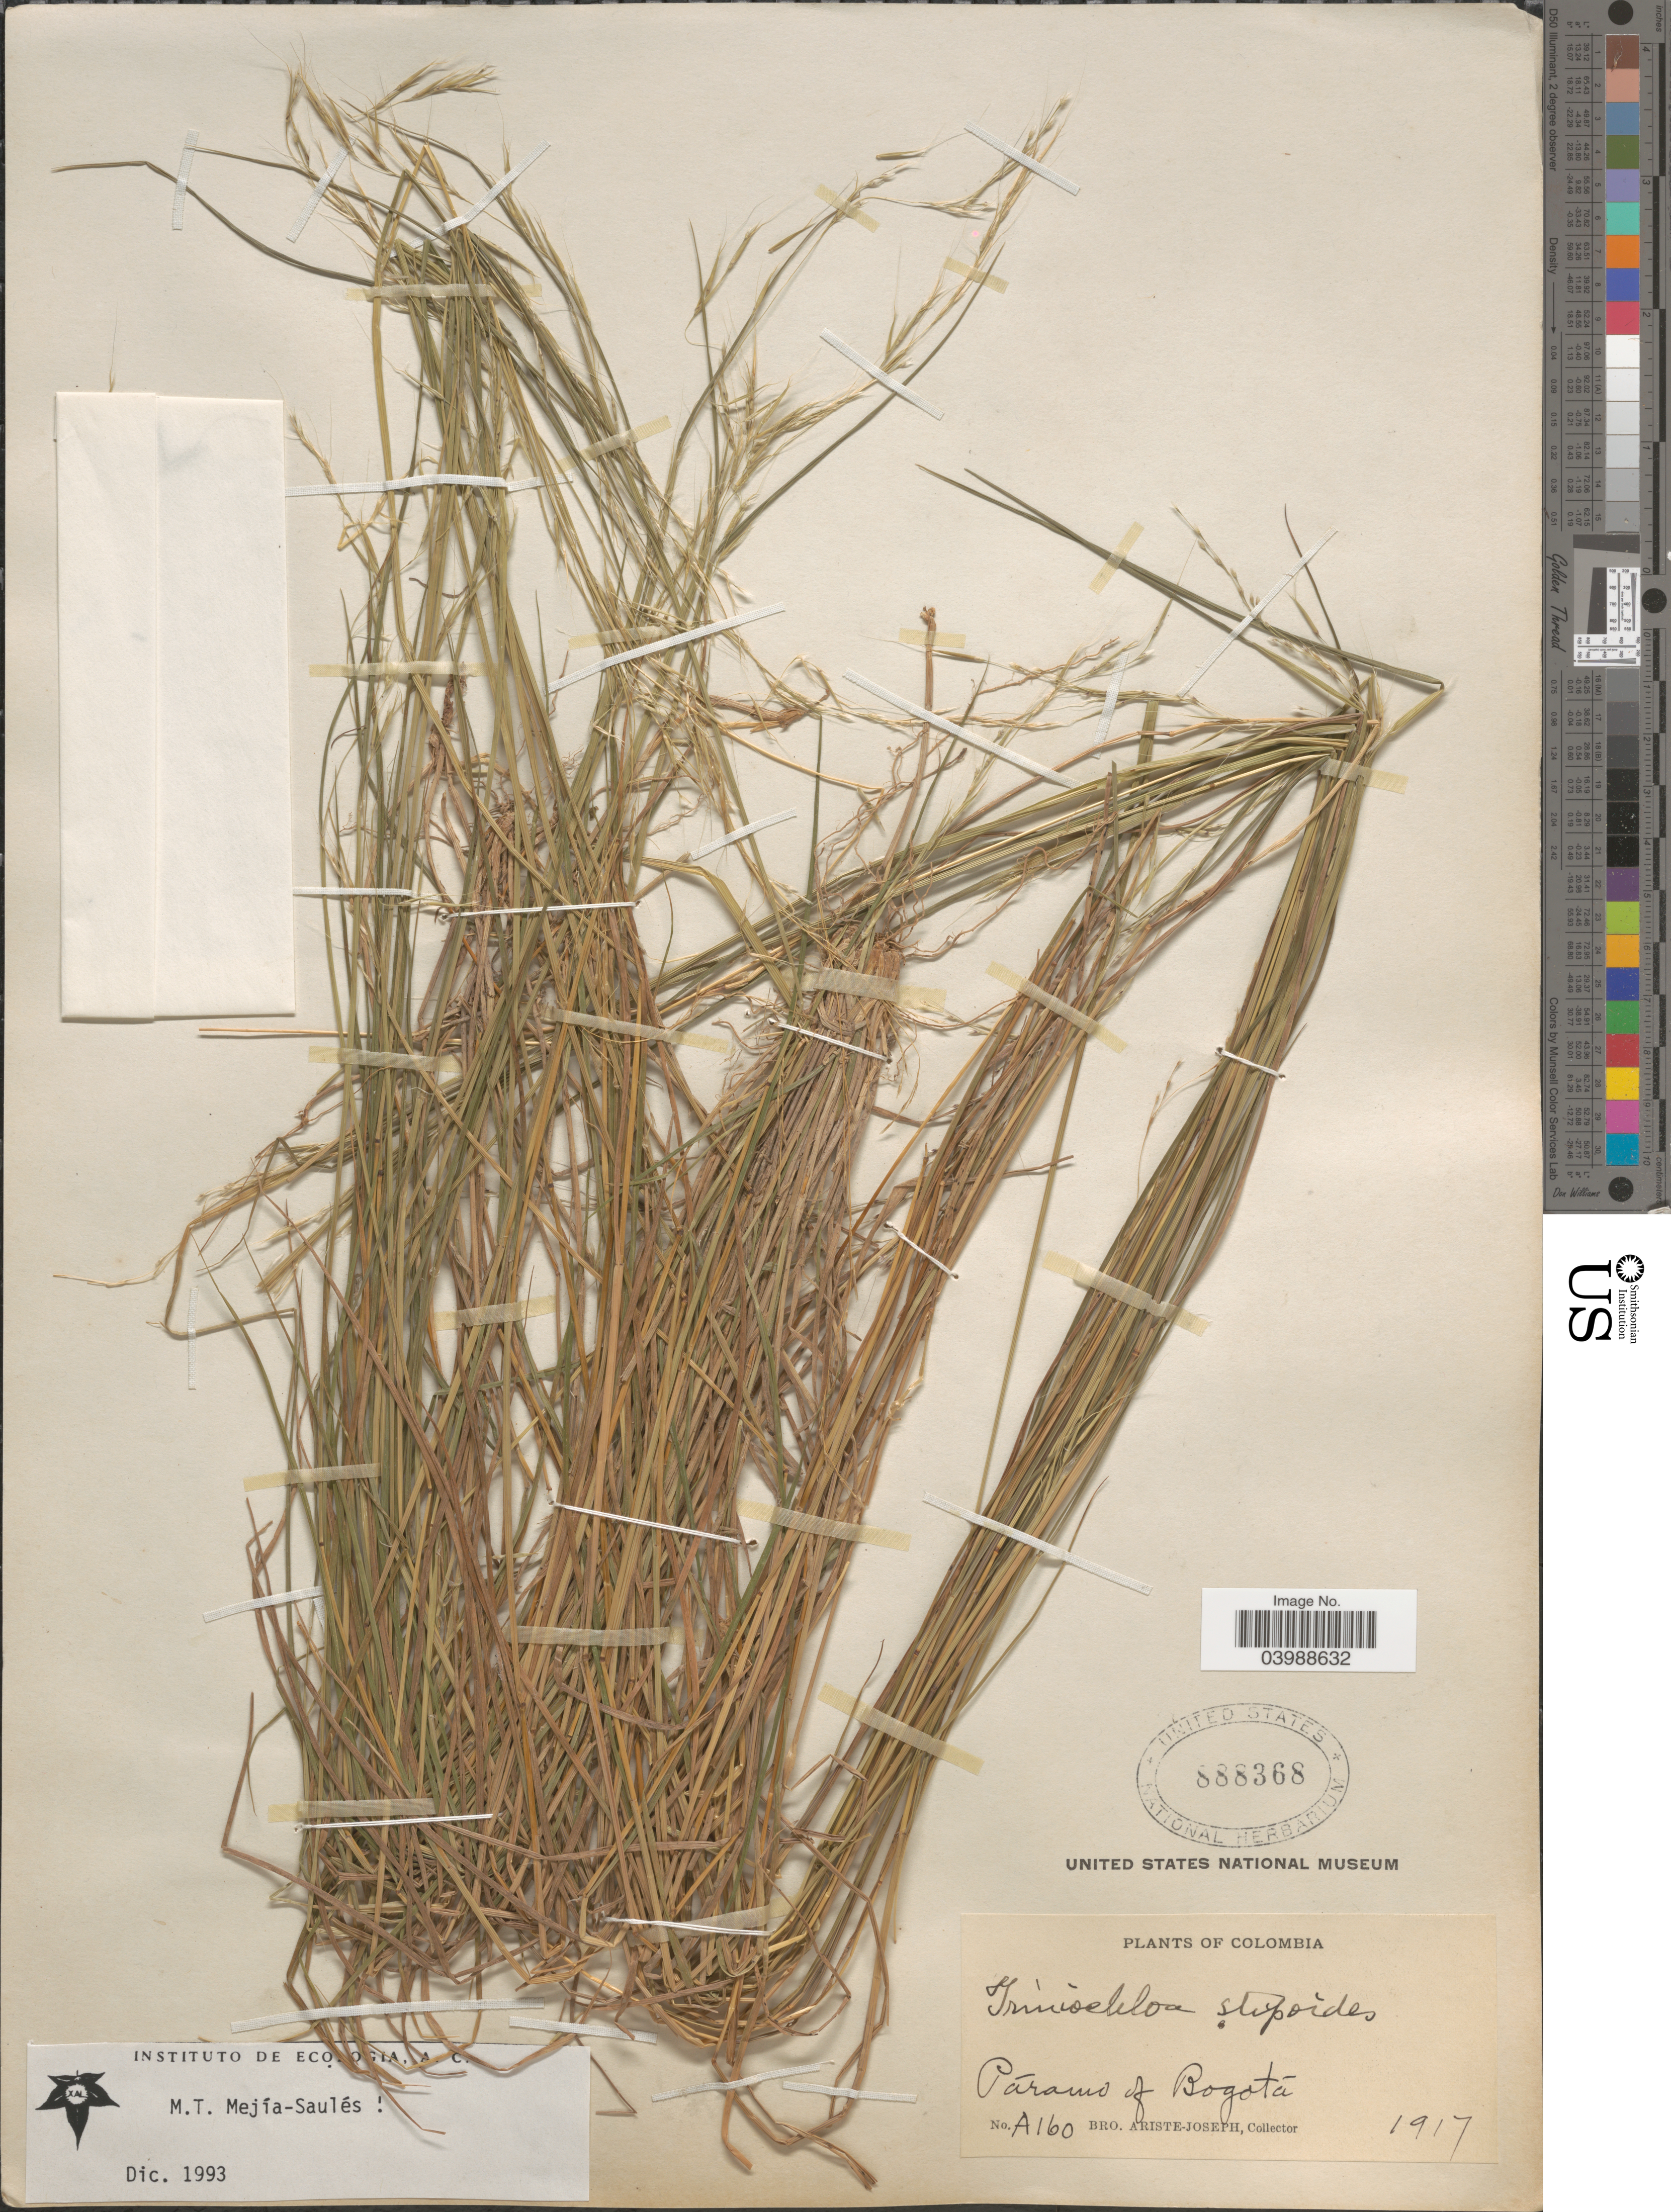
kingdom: Plantae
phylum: Tracheophyta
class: Liliopsida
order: Poales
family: Poaceae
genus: Triniochloa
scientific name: Triniochloa stipoides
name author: (Kunth) Hitchc.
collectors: Bro. Ariste-Joseph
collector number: A160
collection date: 1917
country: Colombia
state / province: Bogota D.C.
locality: Páramo of Bogota.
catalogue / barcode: US 888368